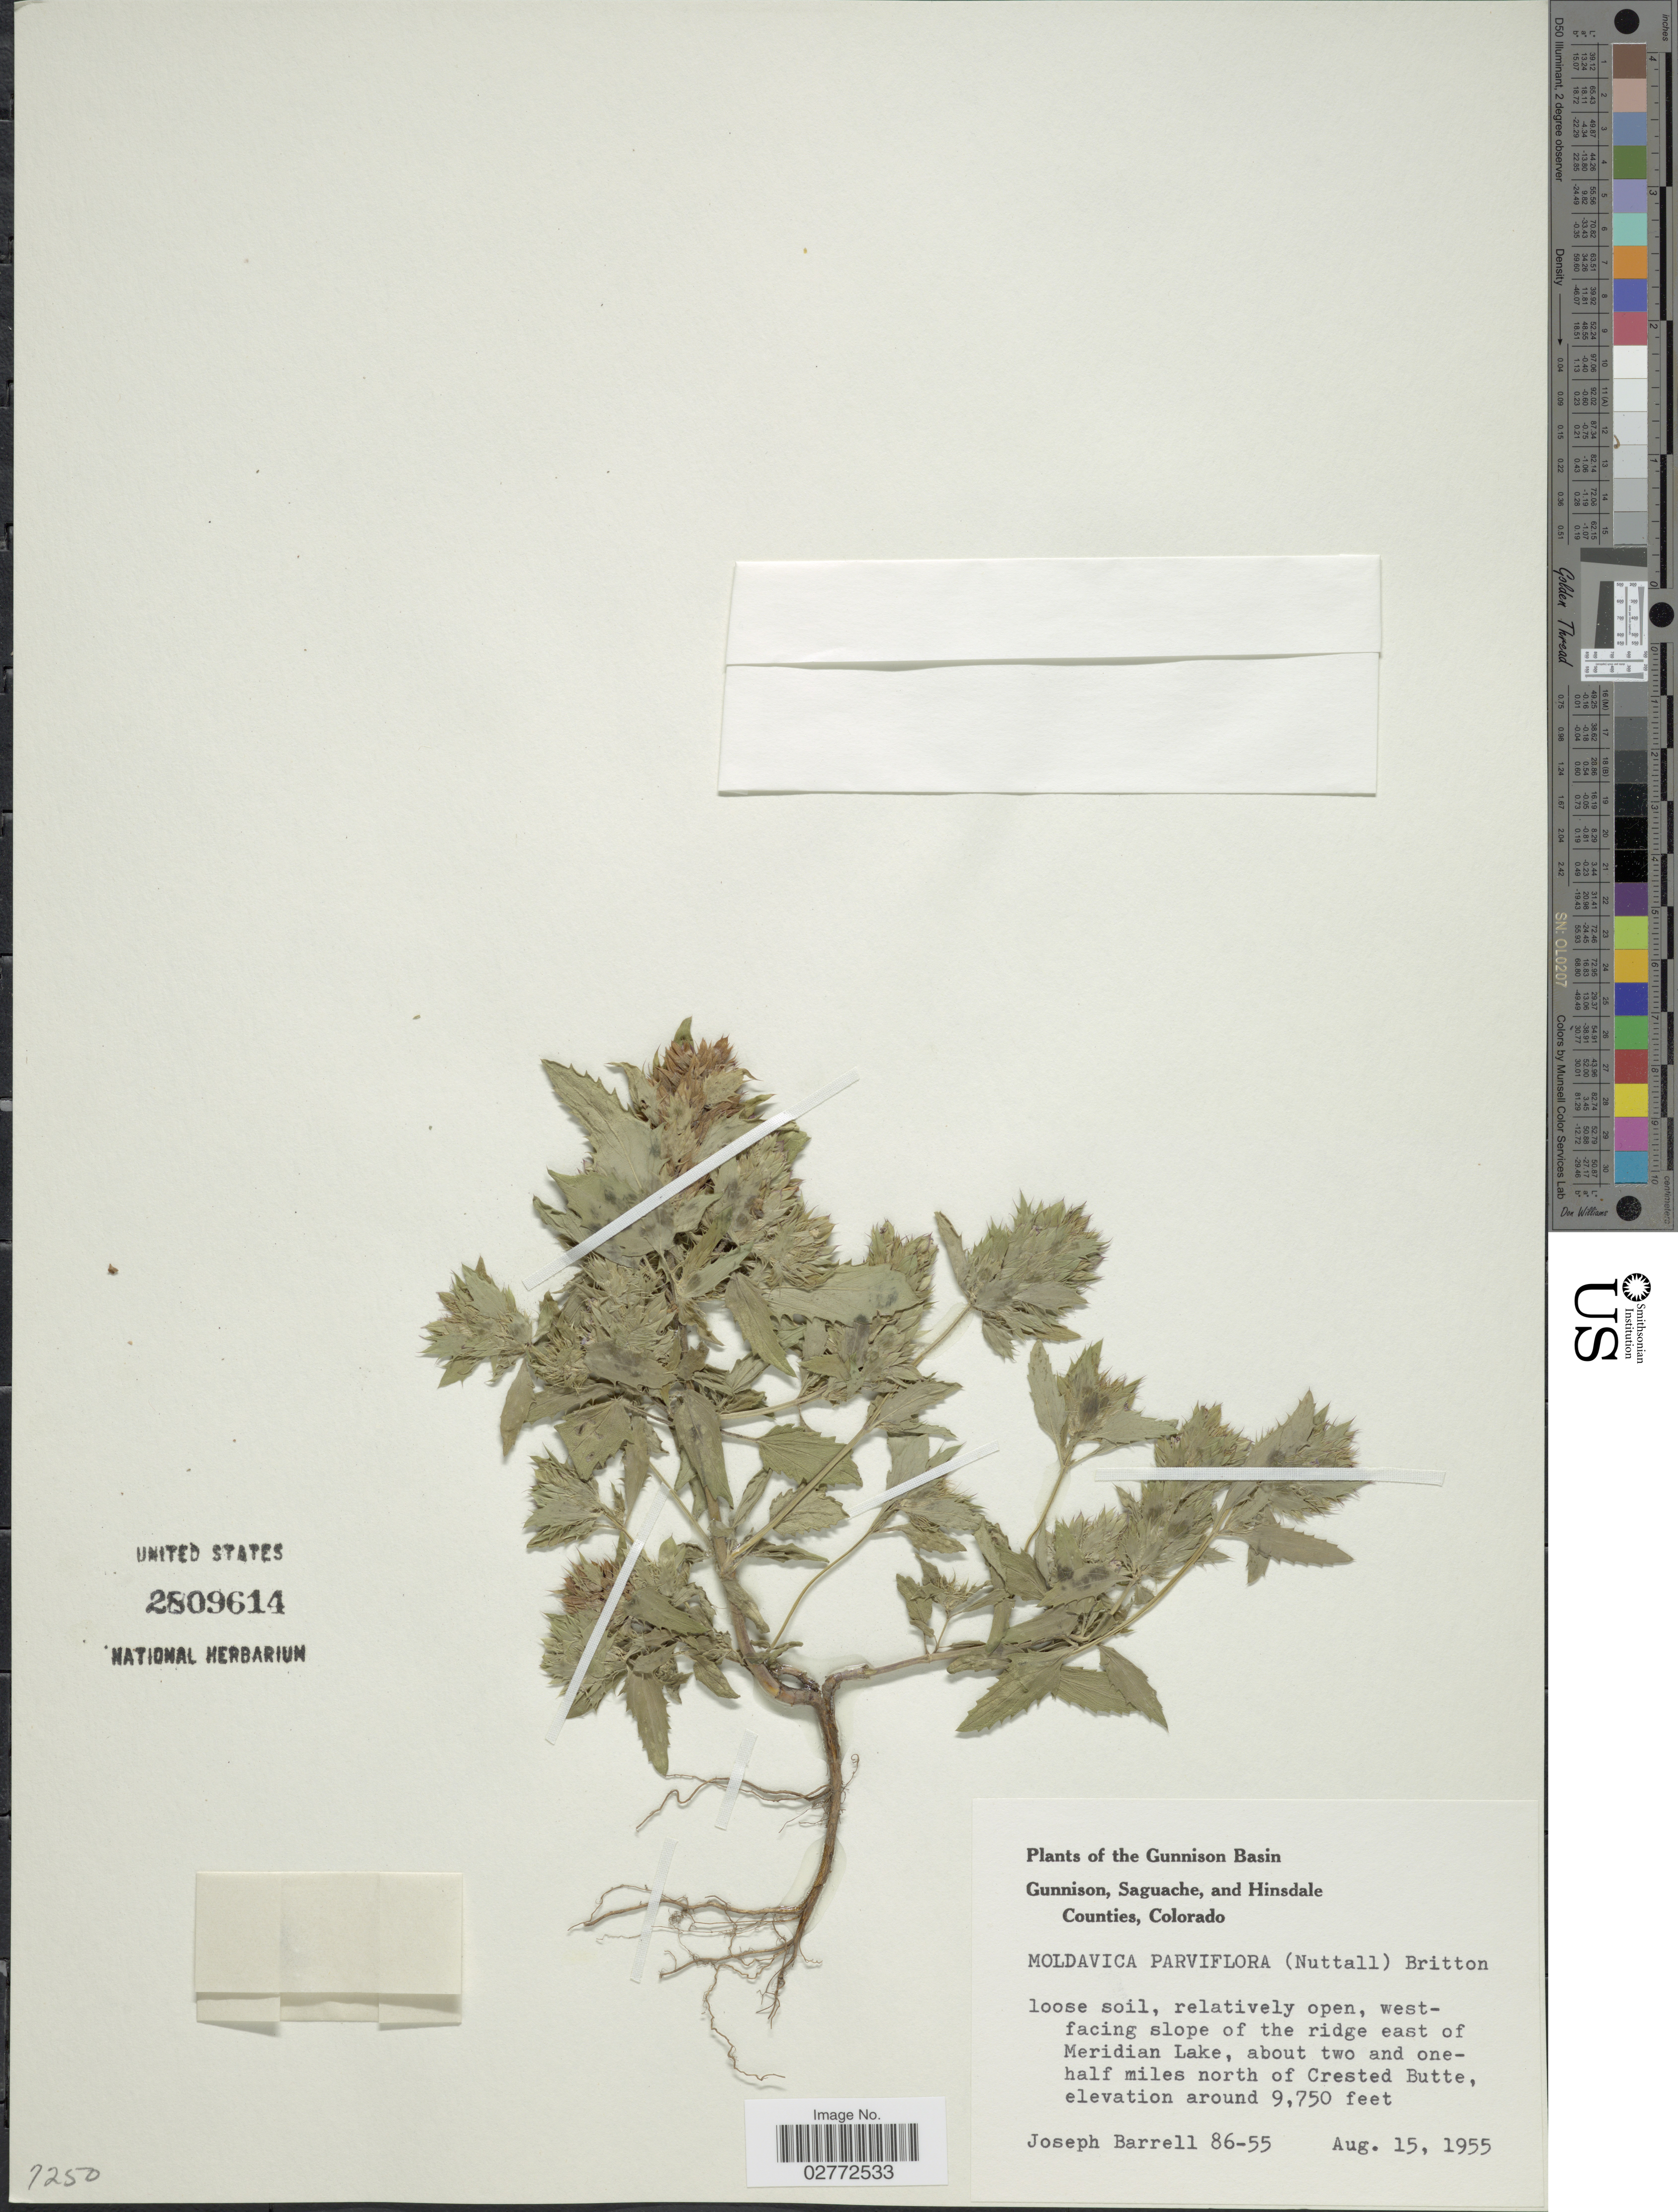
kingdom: Plantae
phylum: Tracheophyta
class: Magnoliopsida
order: Lamiales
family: Lamiaceae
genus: Dracocephalum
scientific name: Dracocephalum parviflorum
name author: Nutt.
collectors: J. Barrell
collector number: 86-55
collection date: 1955-08-15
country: United States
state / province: Colorado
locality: The Gunnison Basin. Gunnison, Saguache, and Hinsdale Counties. West-facing slope of the ridge east of Meridian Lake, about two and one-half miles north of Crested Butte.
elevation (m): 2972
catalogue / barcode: US 2809614